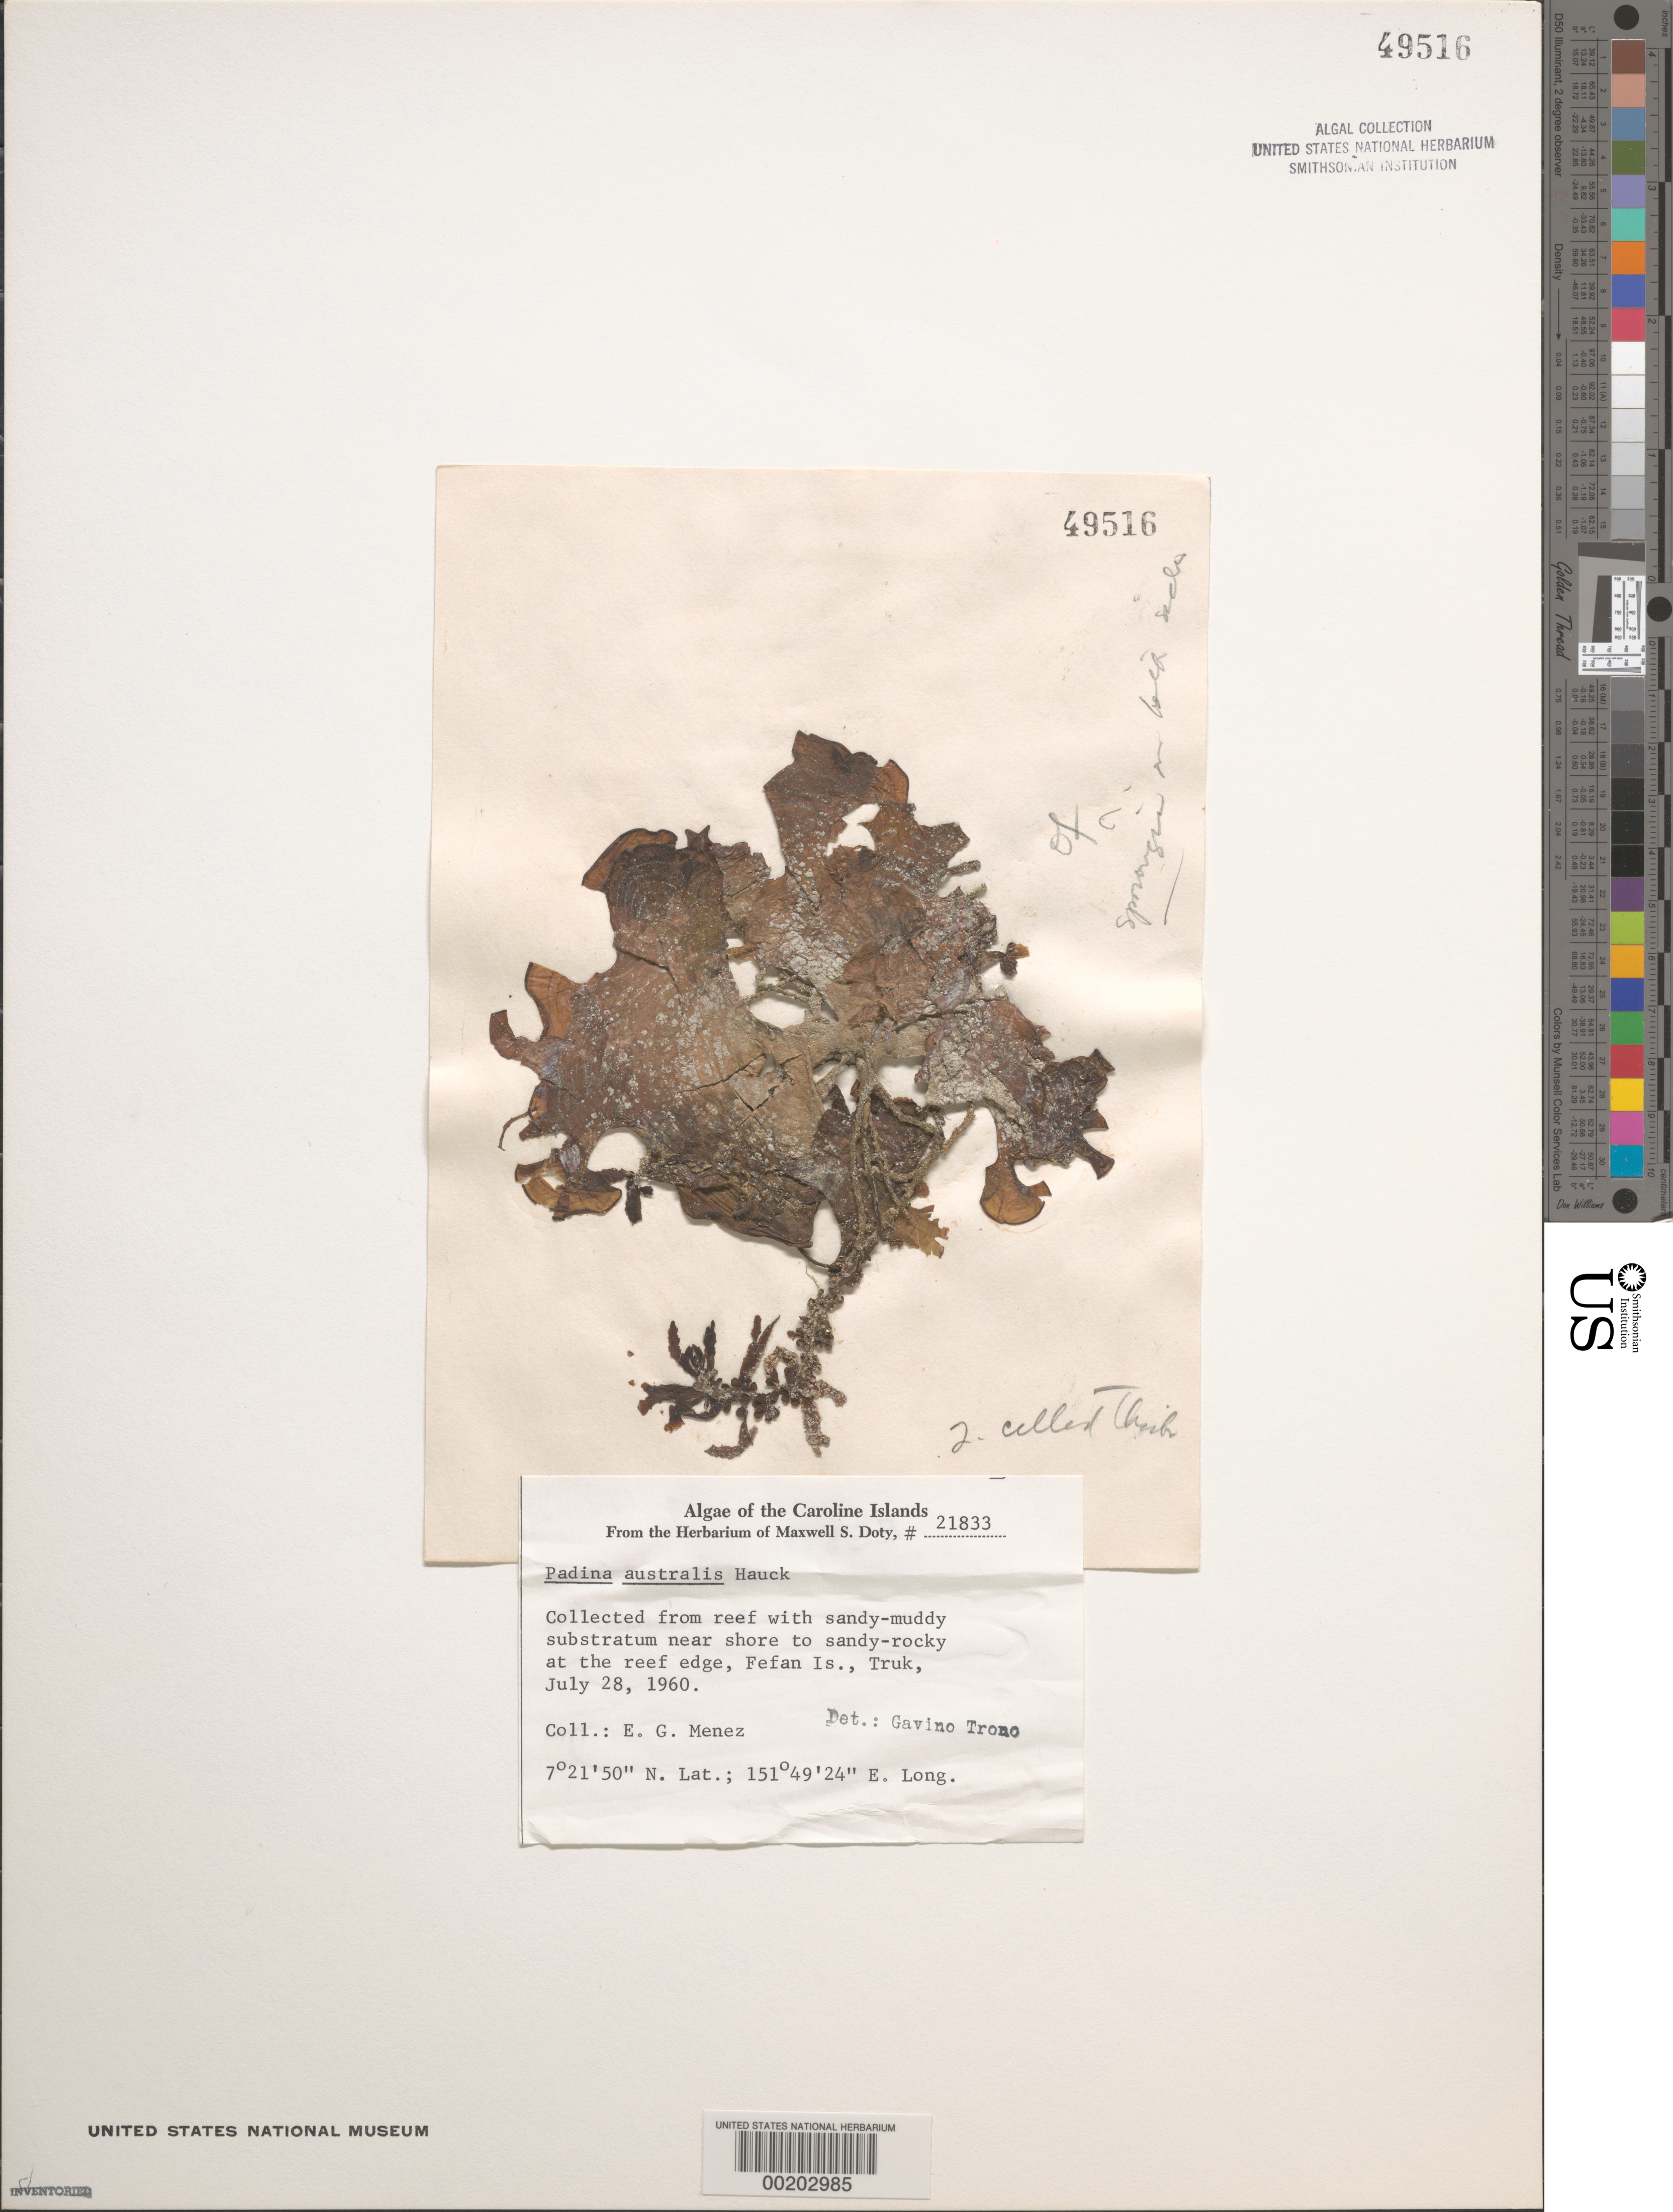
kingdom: Chromista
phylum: Ochrophyta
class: Phaeophyceae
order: Dictyotales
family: Dictyotaceae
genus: Padina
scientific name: Padina australis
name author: Hauck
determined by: Trono, Gavino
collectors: Meñez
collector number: MSD 21833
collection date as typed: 28 Jul 1960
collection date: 1960-07-28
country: Micronesia, Federated States of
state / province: Truk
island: Fefan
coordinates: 7 21' 50" N, 151 49' 24" E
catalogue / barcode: US 49516